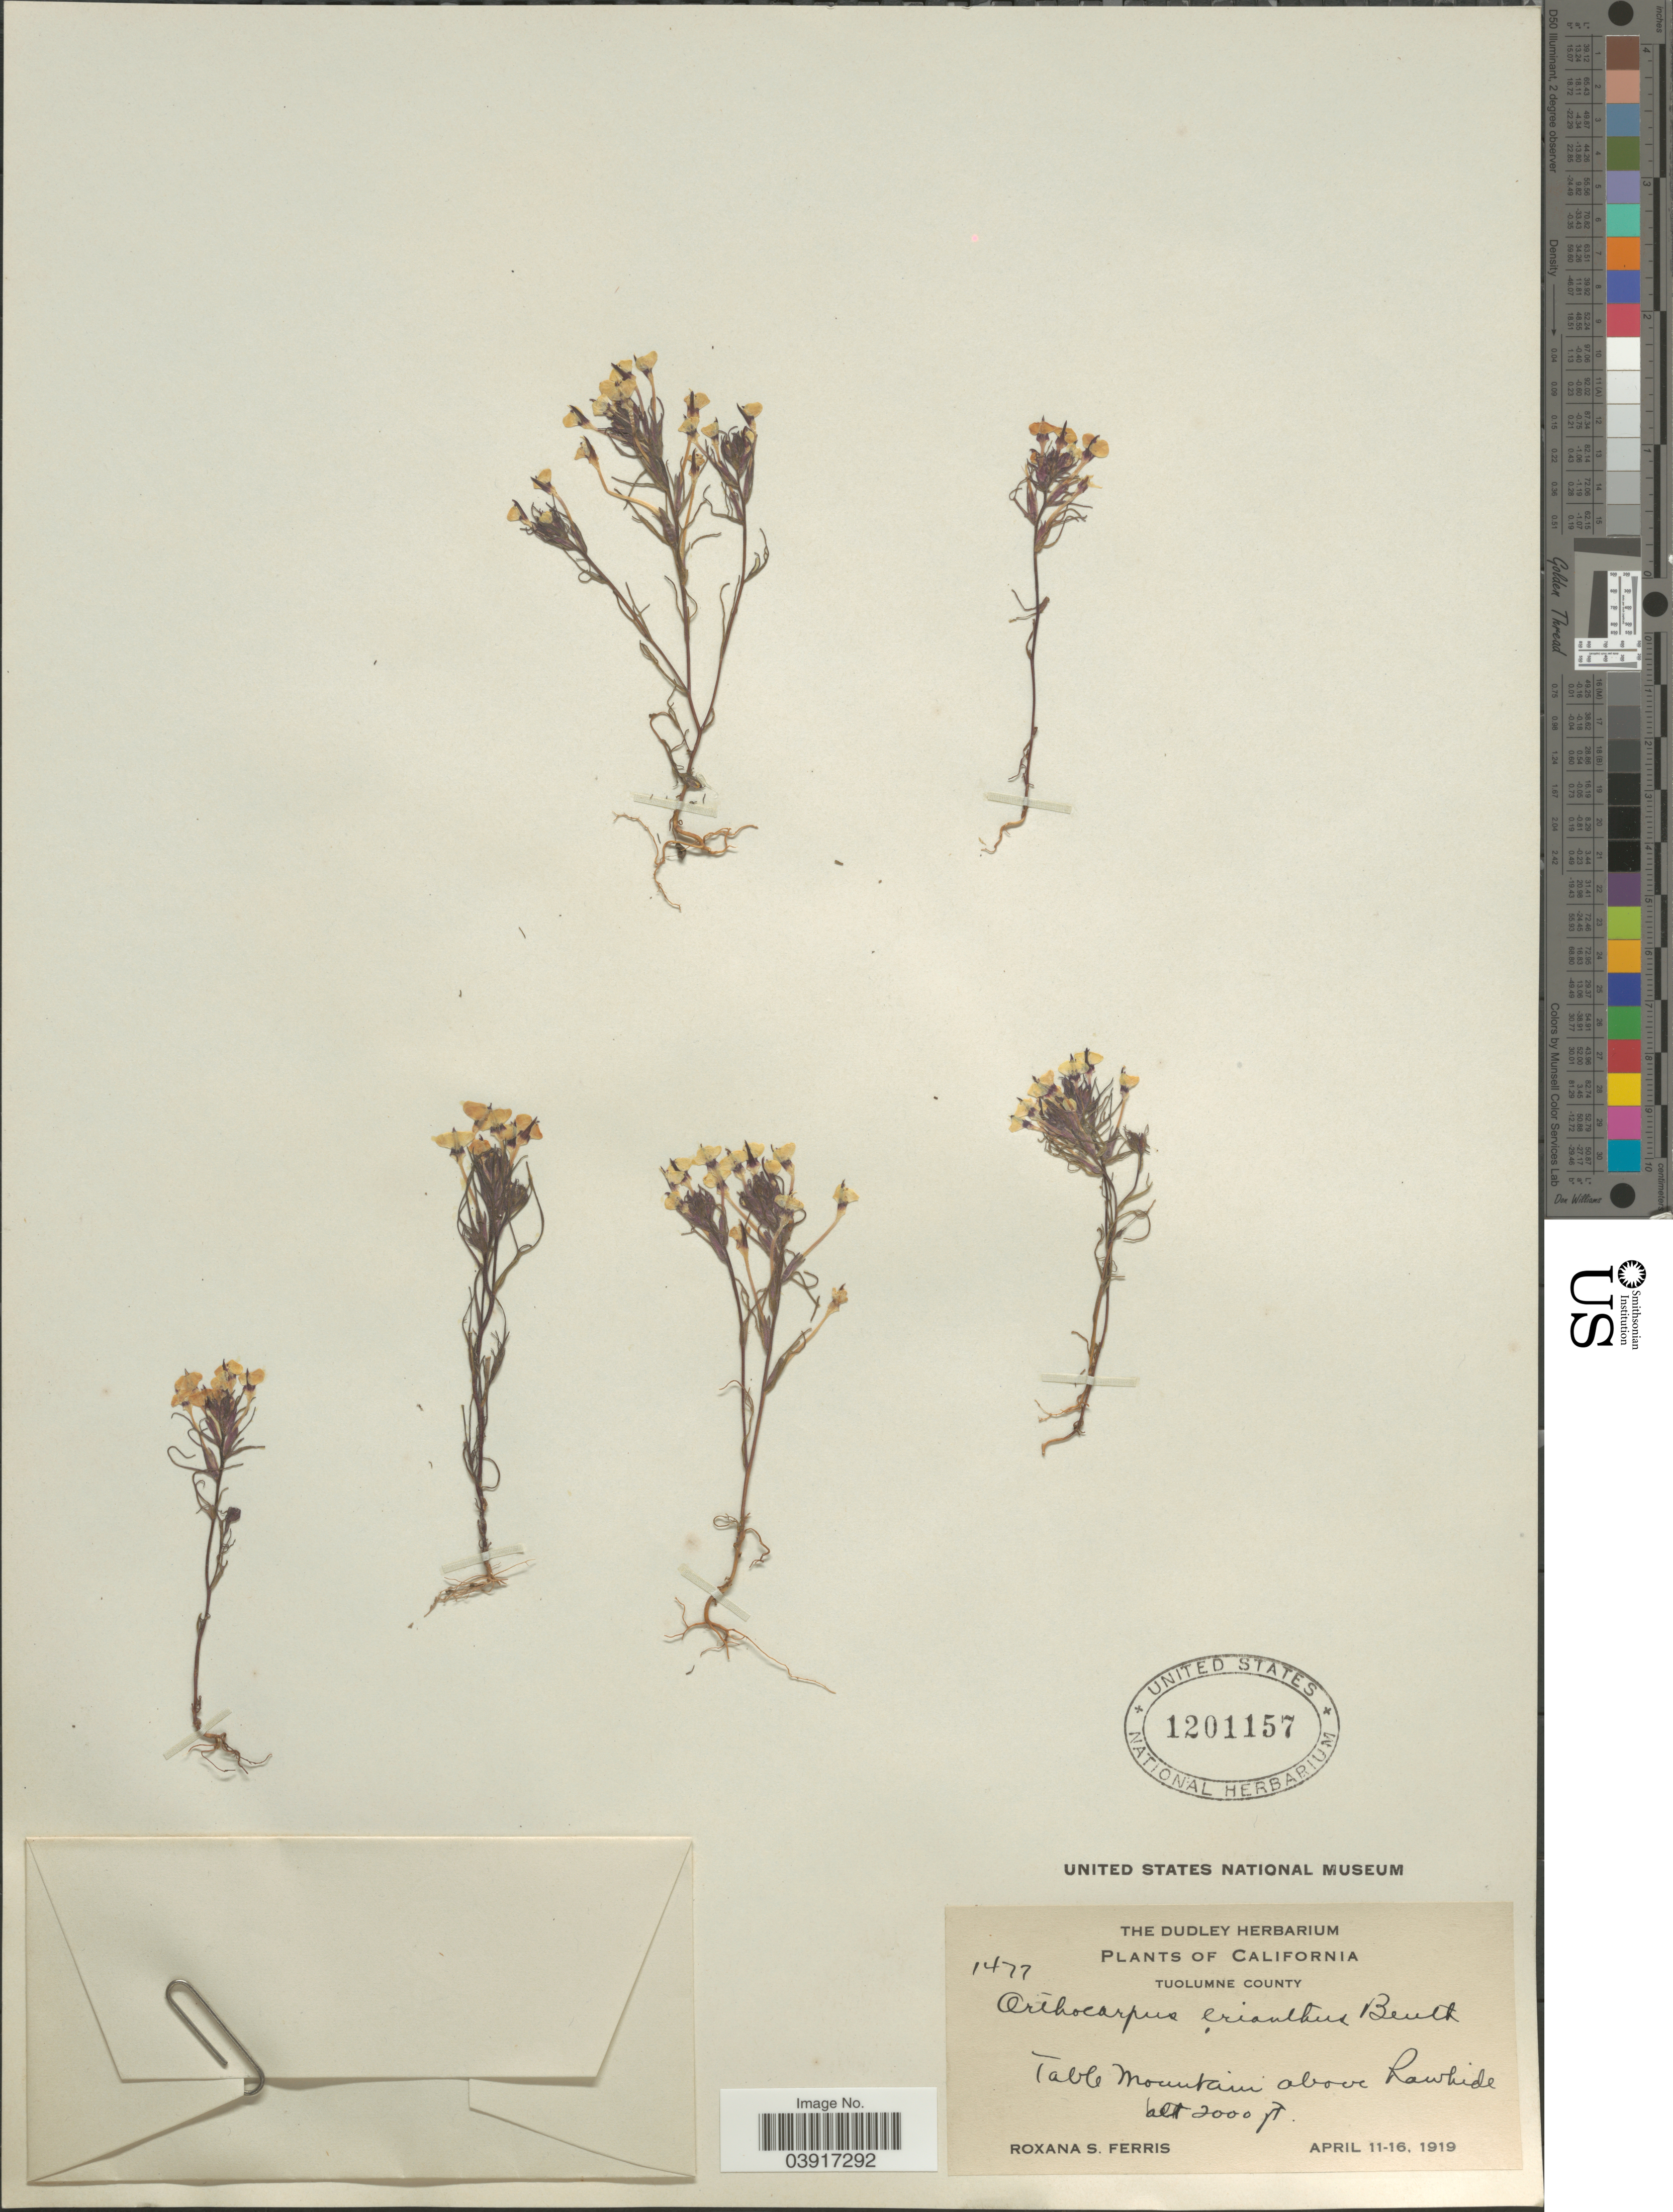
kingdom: Plantae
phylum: Tracheophyta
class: Magnoliopsida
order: Lamiales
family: Orobanchaceae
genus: Orthocarpus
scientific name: Orthocarpus erianthus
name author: Benth.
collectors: R. S. Ferris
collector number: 1477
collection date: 1919-04-11/1919-04-16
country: United States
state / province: California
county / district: Tuolumne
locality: Tuolumne County. Table Mountain above Rawhide.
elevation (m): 610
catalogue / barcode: US 1201157